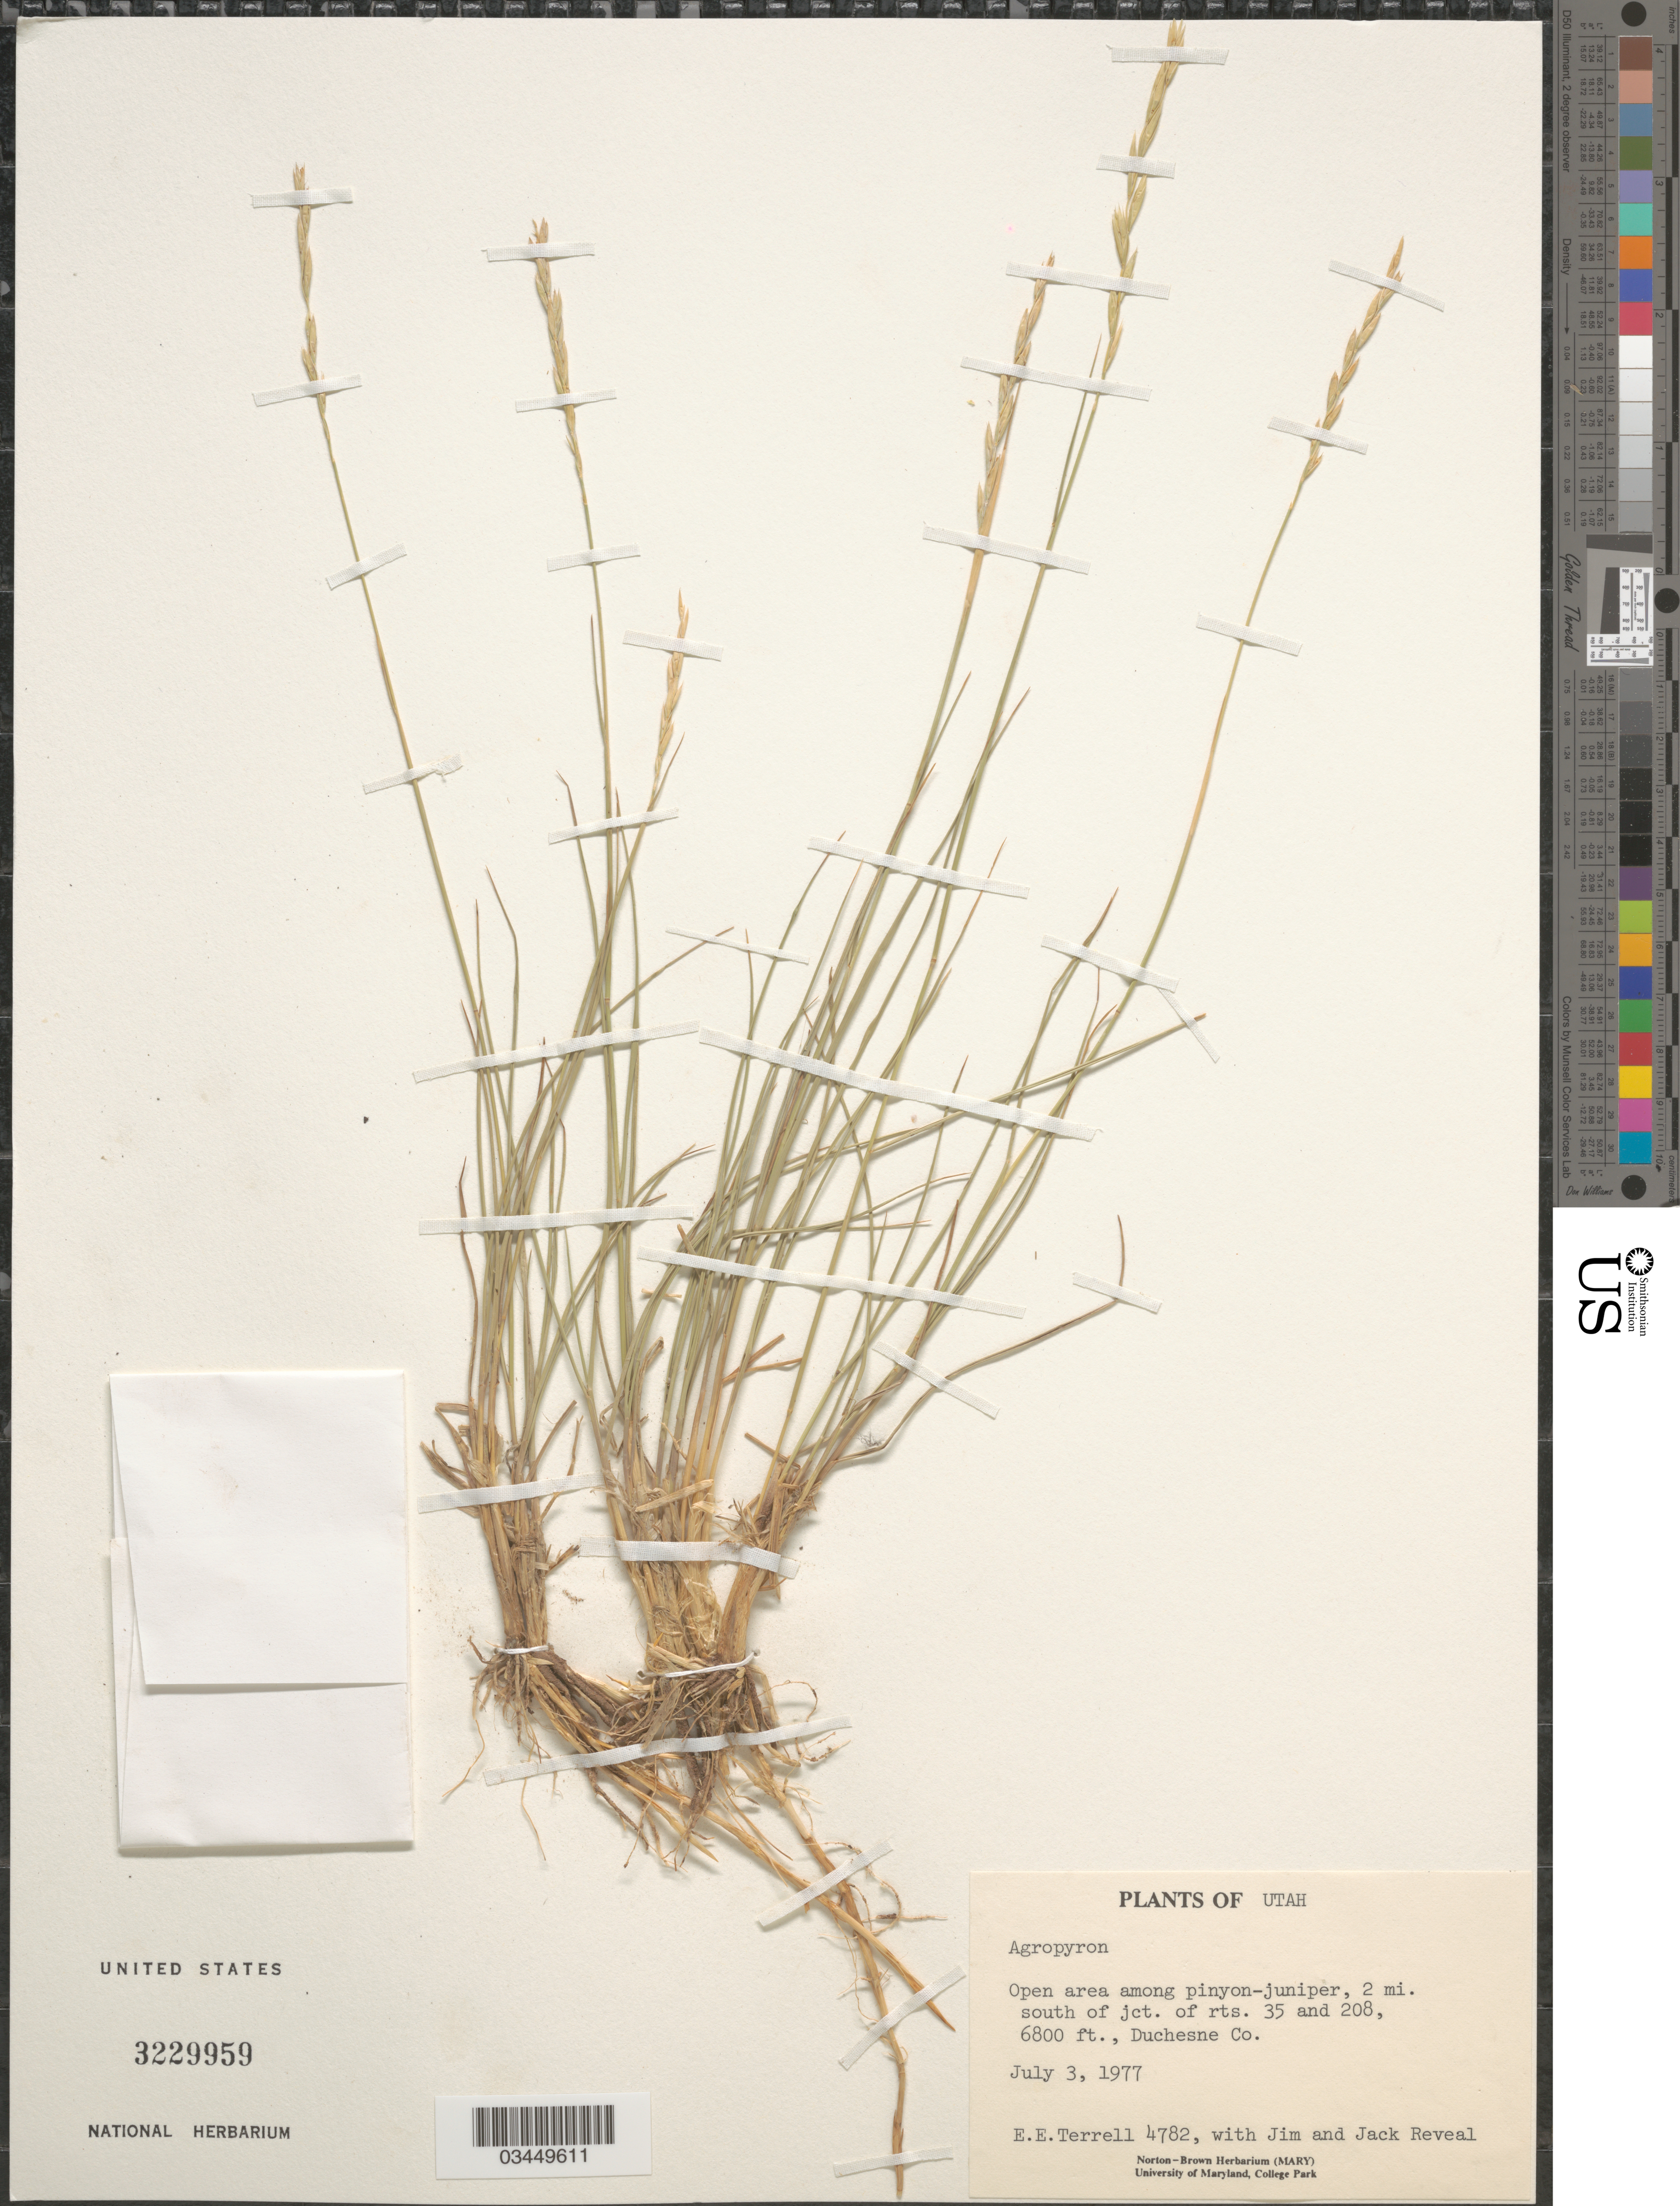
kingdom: Plantae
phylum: Tracheophyta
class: Liliopsida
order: Poales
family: Poaceae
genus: Elymus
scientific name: Elymus sp.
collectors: E. E. Terrell, J. Reveal & J. L. Reveal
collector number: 4782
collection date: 1977-07-03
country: United States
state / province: Utah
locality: Open area among pinyon-juniper, 2 mi. south of jct. of rts. 35 and 208, Duchesne Co.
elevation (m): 2073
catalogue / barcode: US 3229959